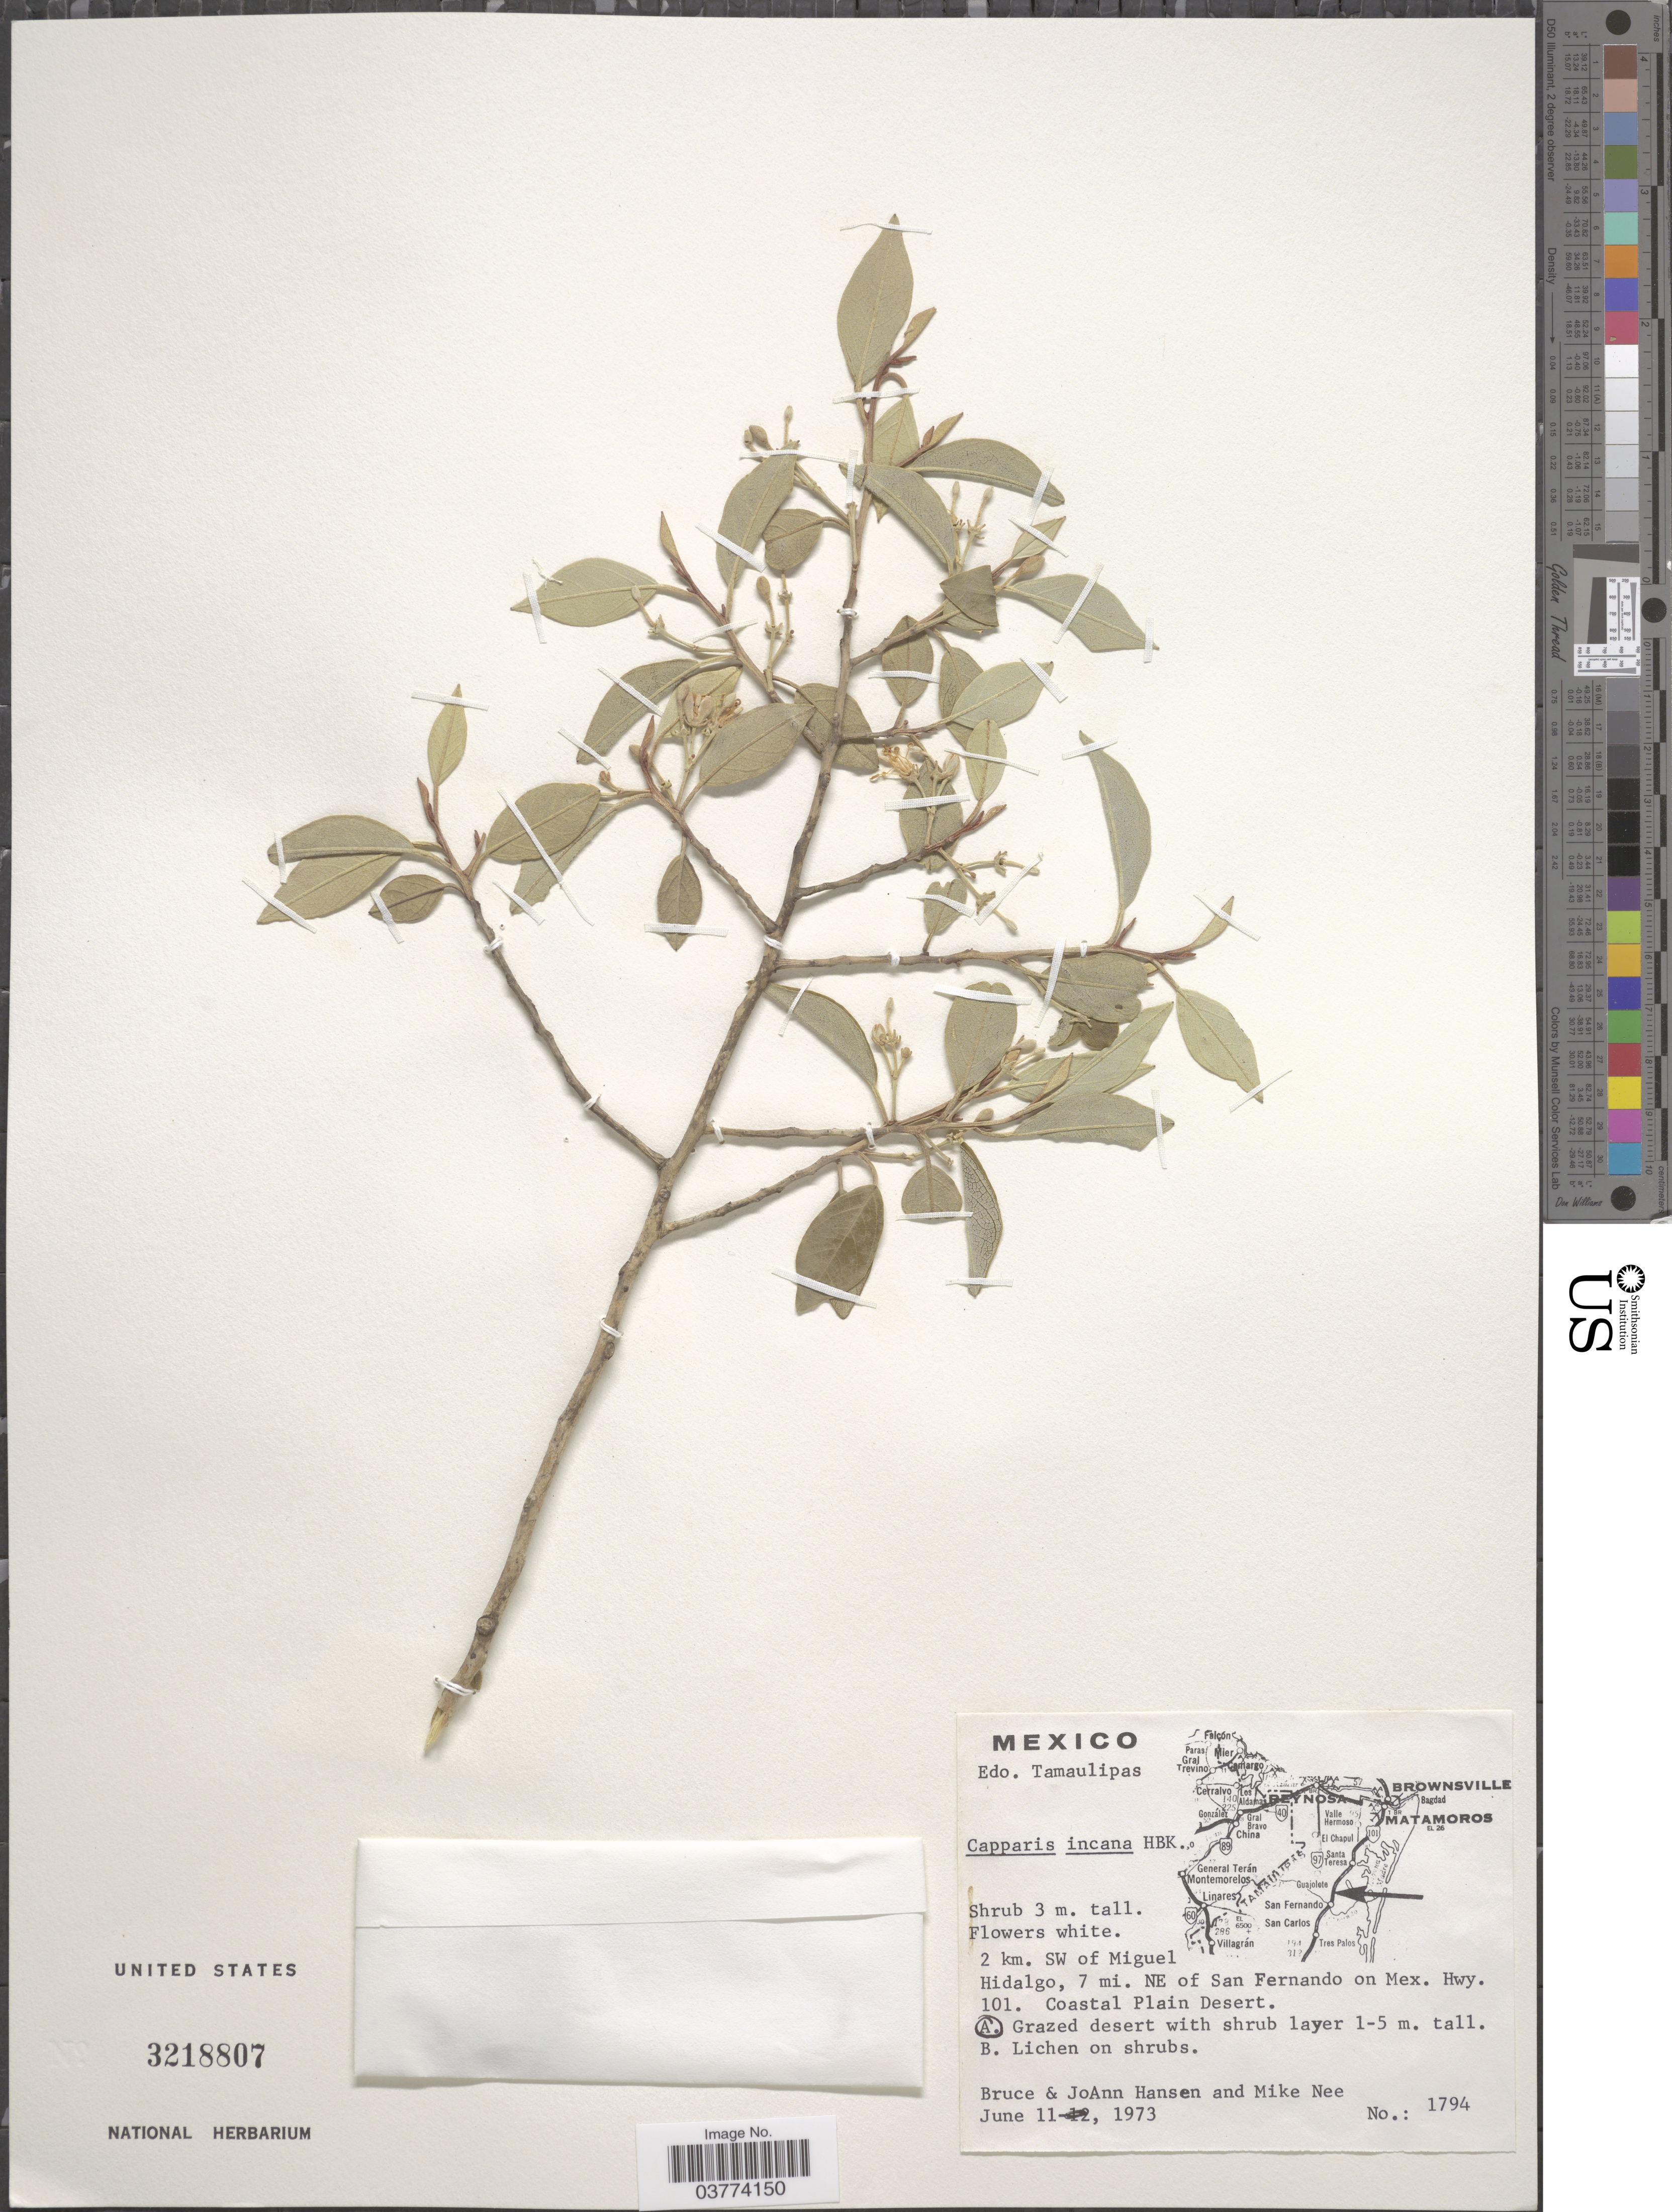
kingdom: Plantae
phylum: Tracheophyta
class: Magnoliopsida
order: Brassicales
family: Capparaceae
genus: Quadrella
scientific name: Quadrella incana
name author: (Kunth) Iltis & Cornejo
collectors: B. Hansen, J. Hansen & M. Nee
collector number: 1794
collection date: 1973-06-11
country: Mexico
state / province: Tamaulipas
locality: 2 km. SW of Miguel. Hidalgo, 7 mi. NE of San Fernando on Mex. Hwy. 101. Coastal Plain Desert.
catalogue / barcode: US 3218807